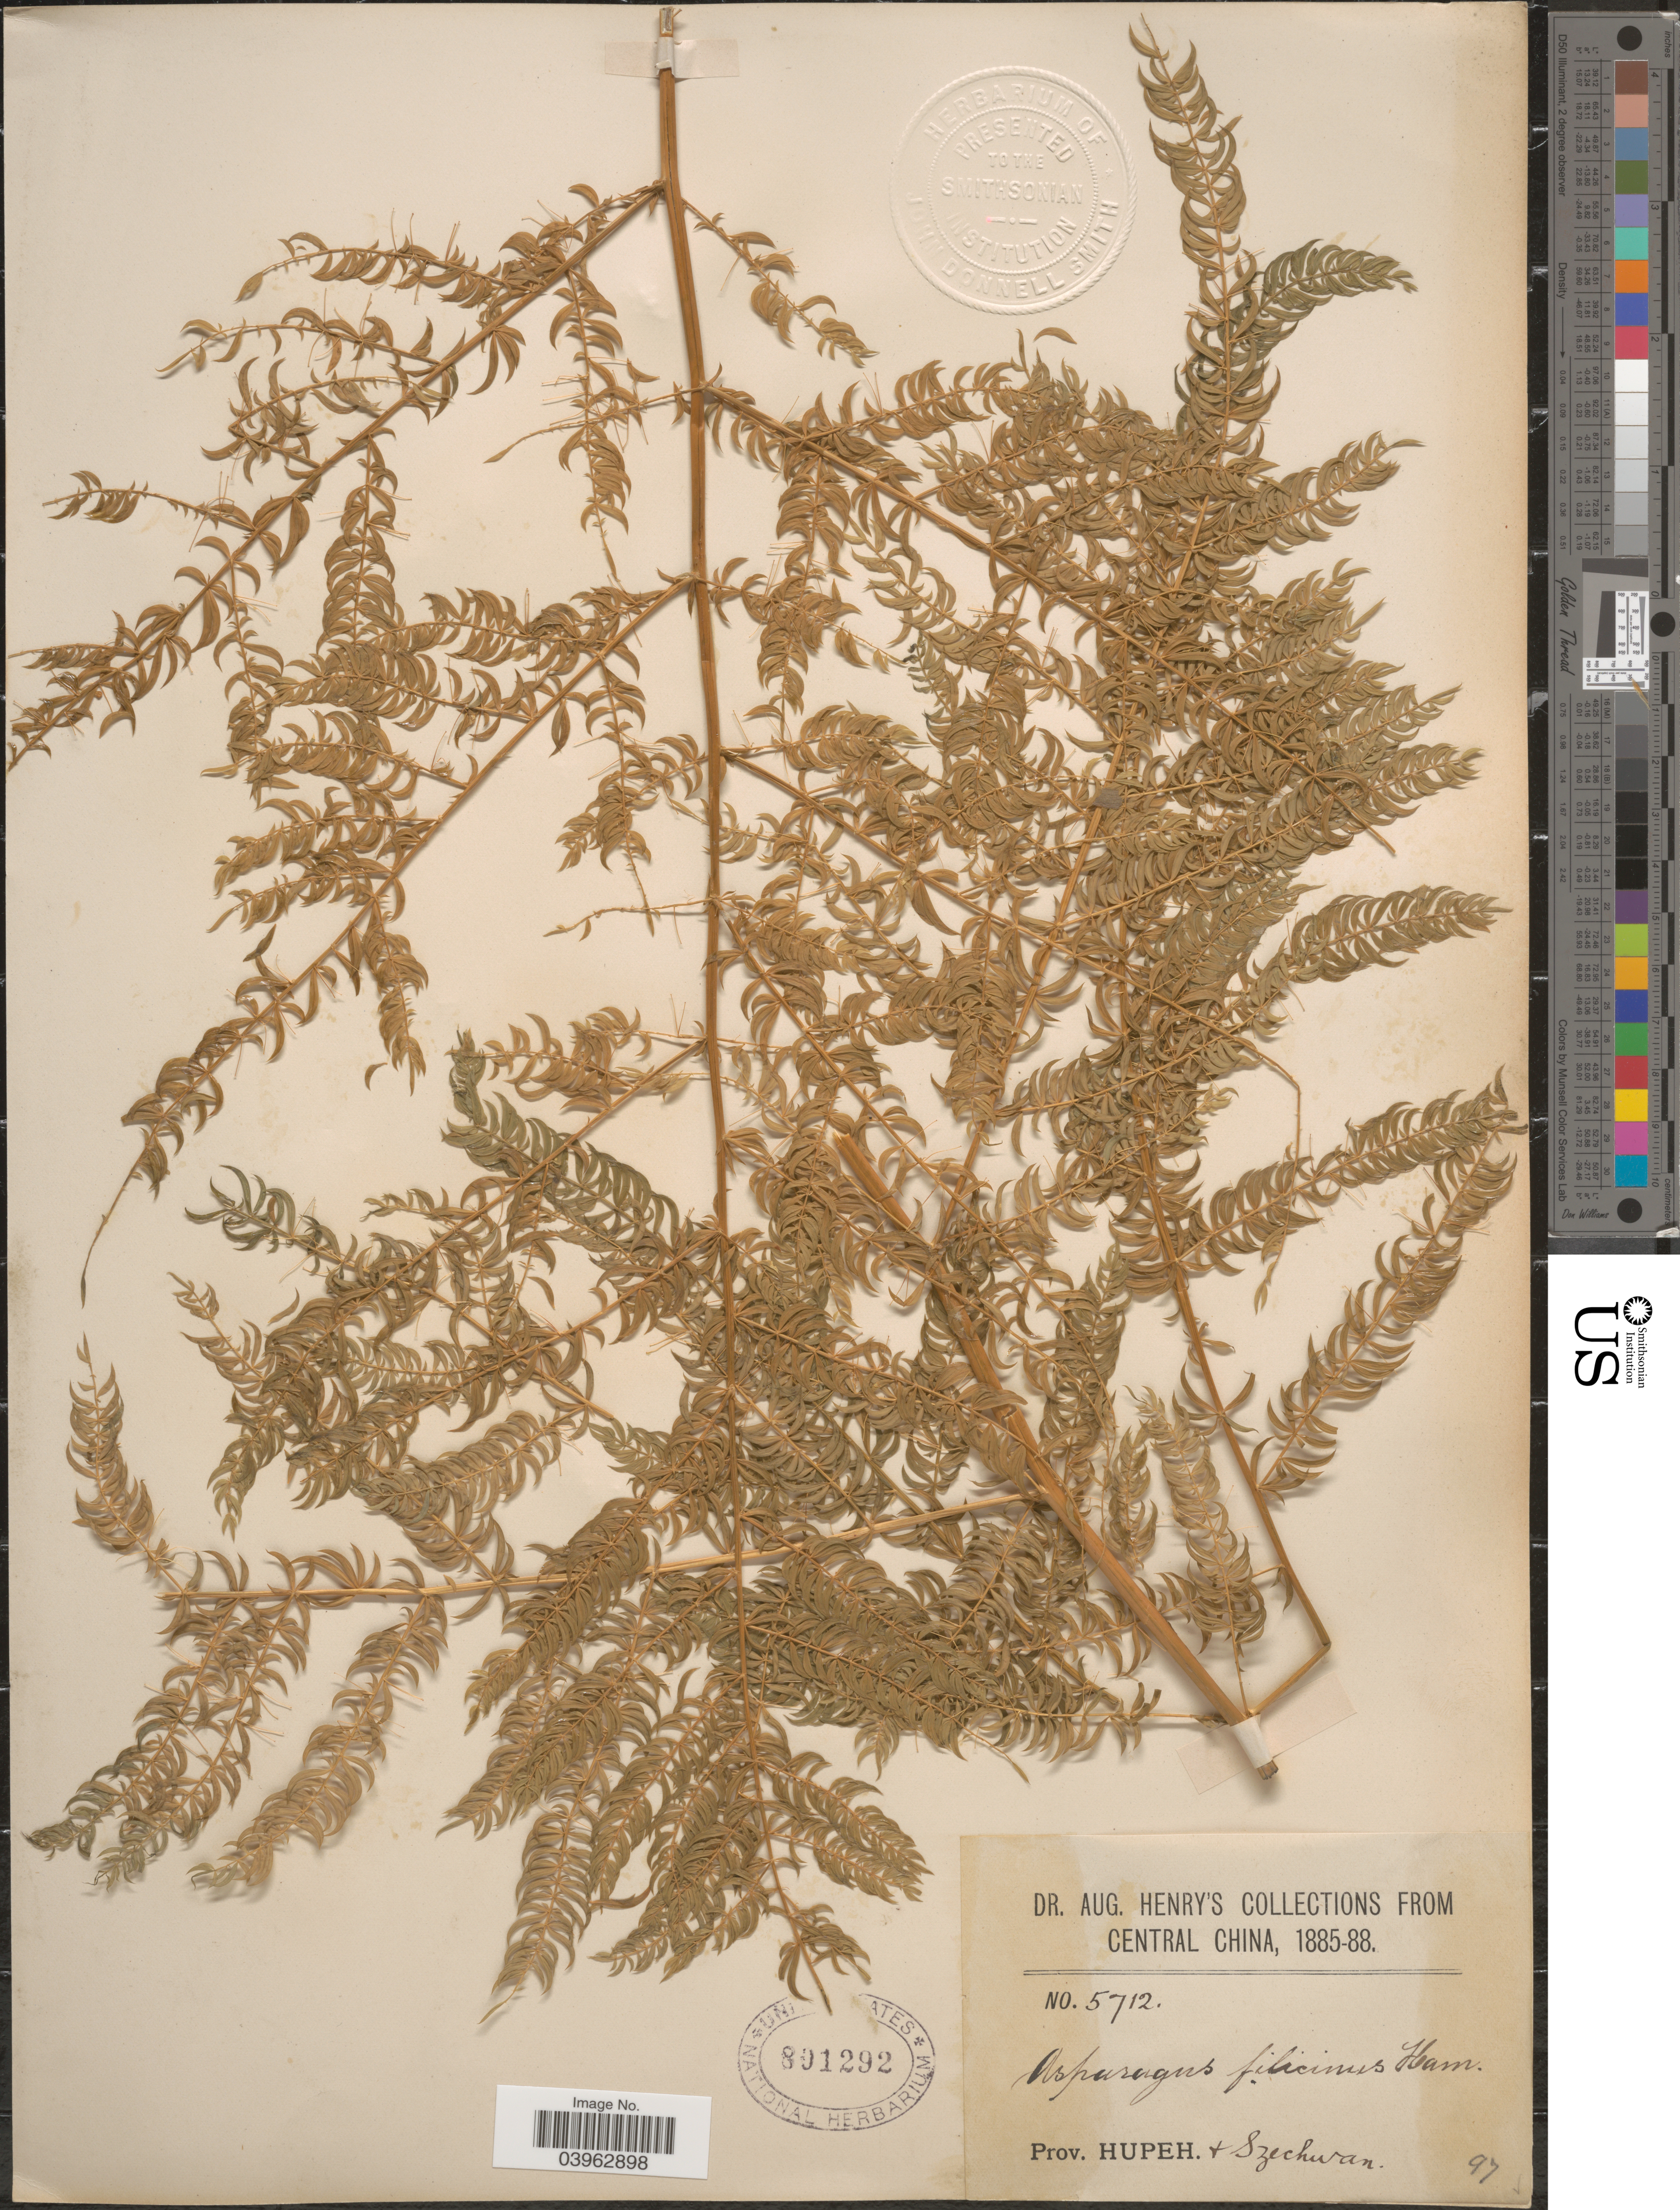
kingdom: Plantae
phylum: Tracheophyta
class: Liliopsida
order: Asparagales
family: Asparagaceae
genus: Asparagus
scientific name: Asparagus filicinus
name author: Buch.-Ham. ex D. Don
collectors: A. Henry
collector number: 5712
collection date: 1885/1888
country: China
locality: Central China. Prov. Hupeh + Szechwan.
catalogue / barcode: US 801292